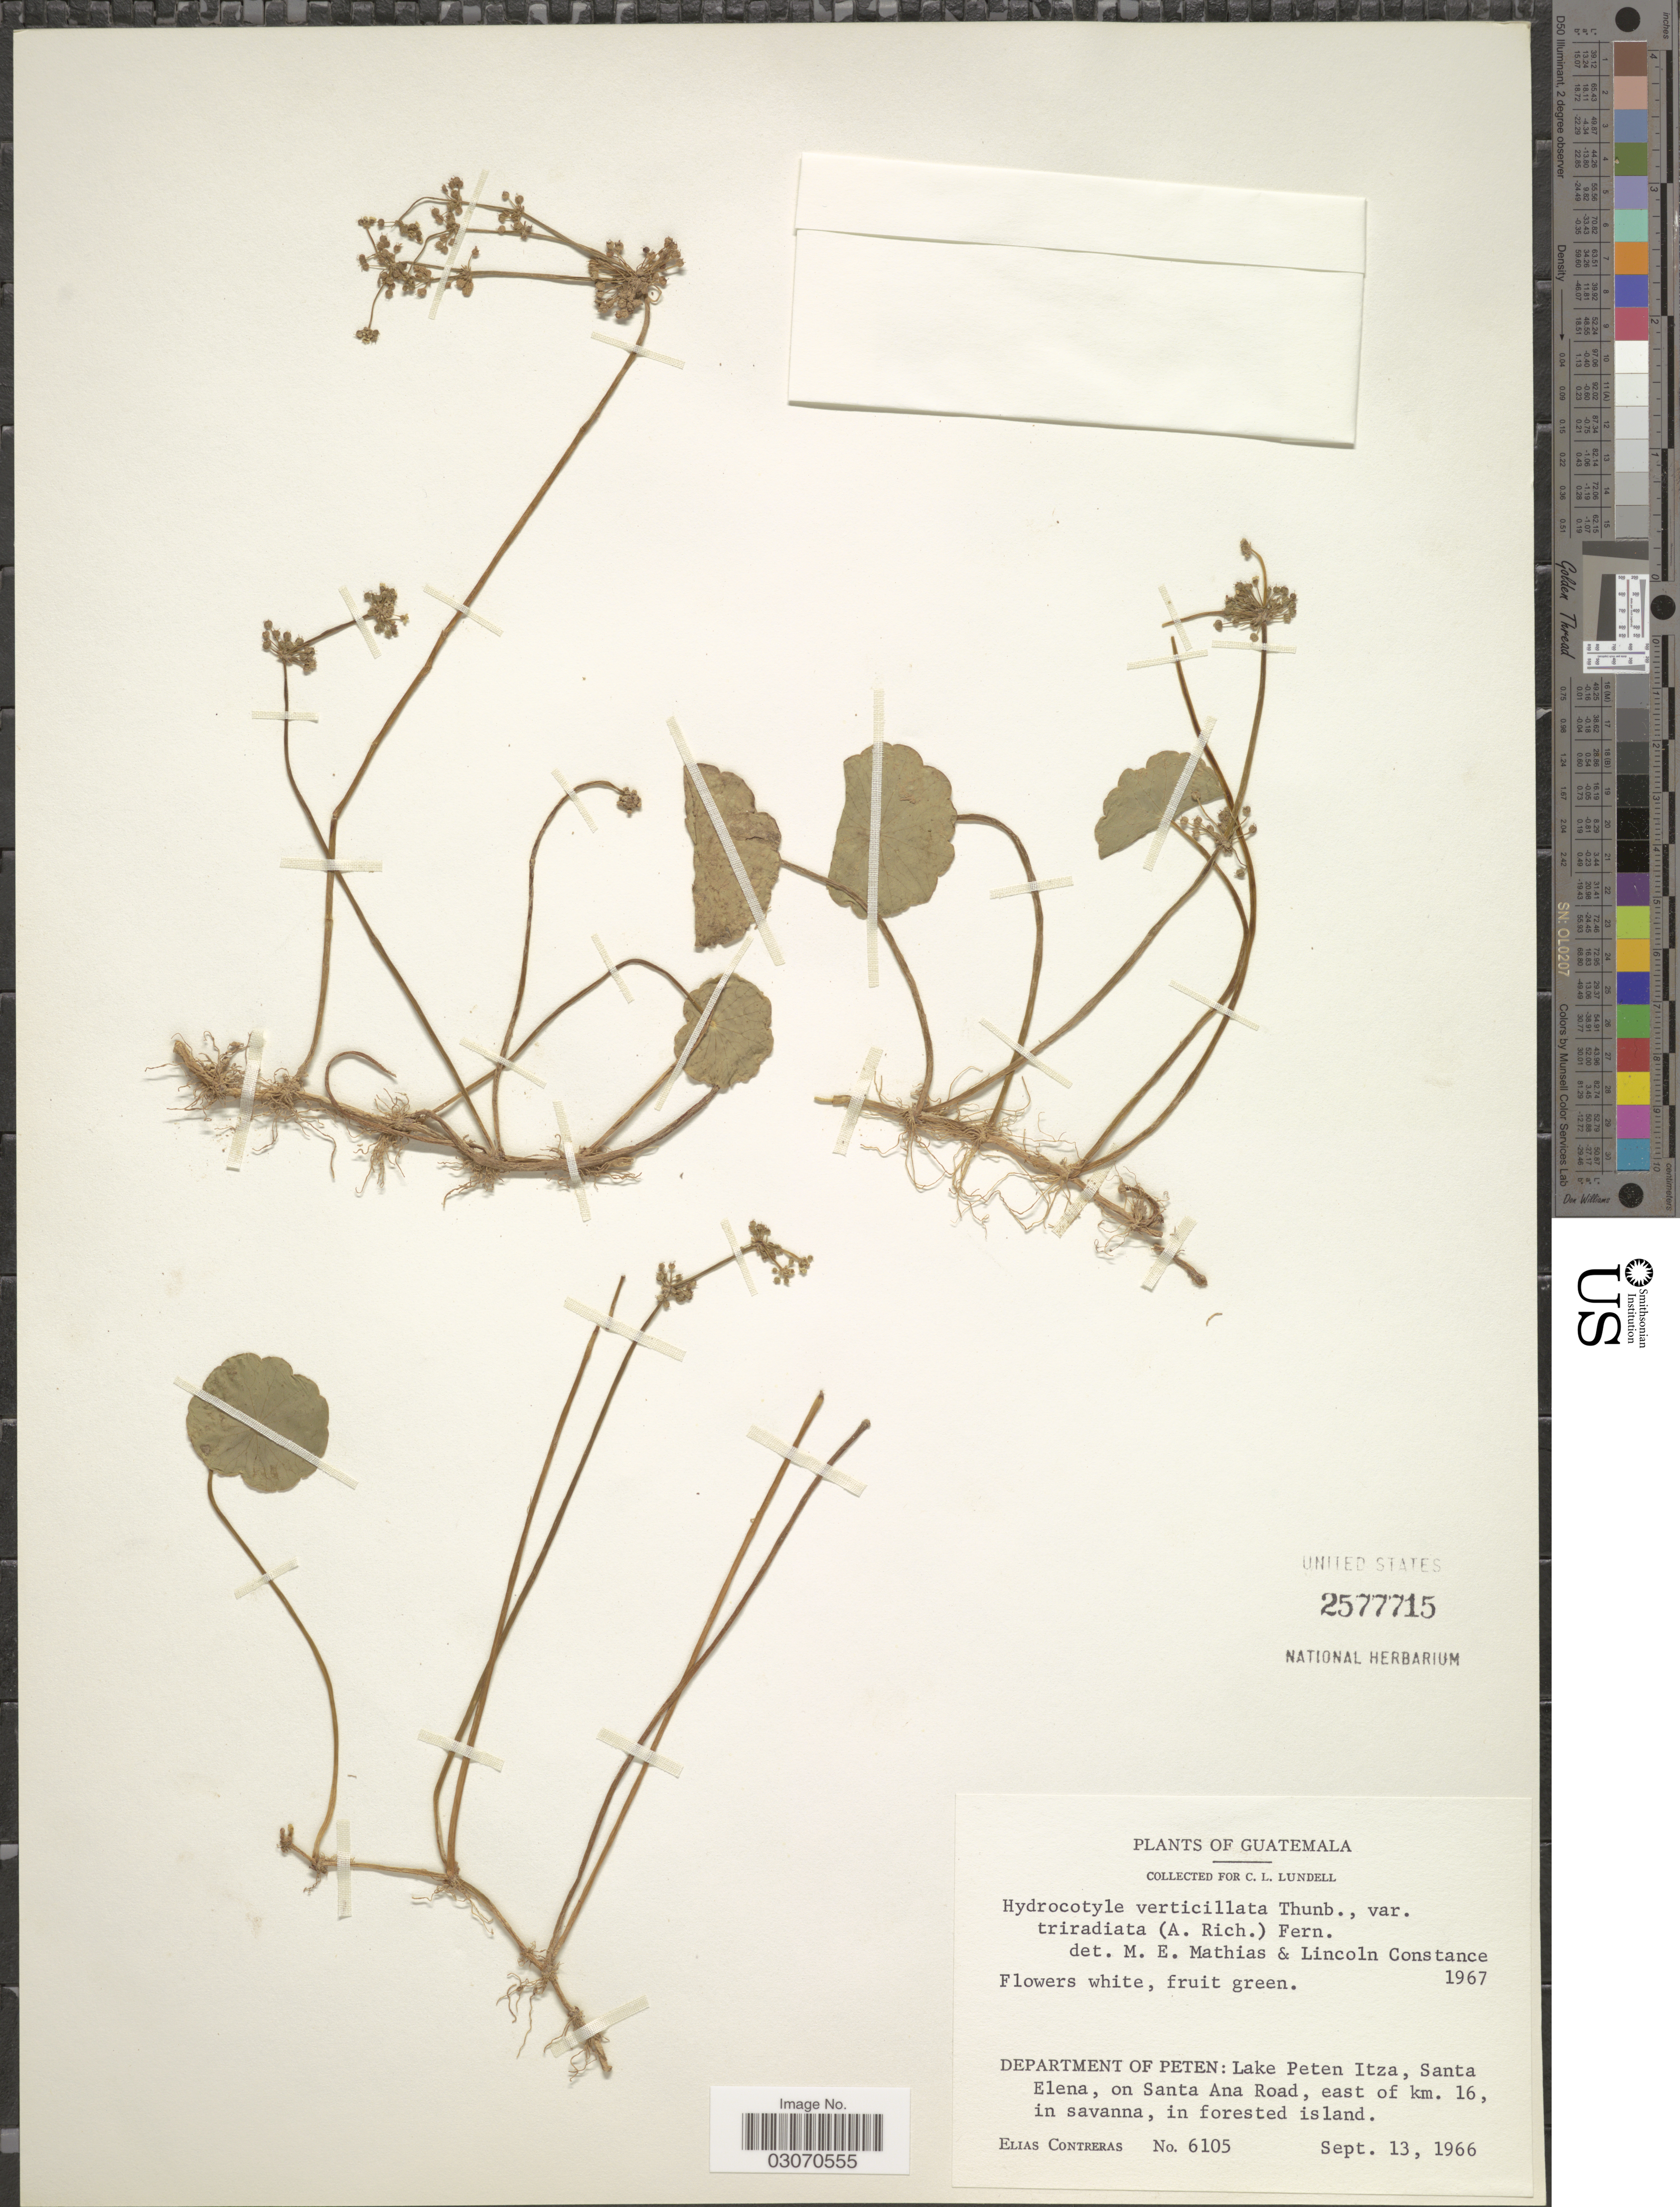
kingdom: Plantae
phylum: Tracheophyta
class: Magnoliopsida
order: Apiales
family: Araliaceae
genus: Hydrocotyle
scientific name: Hydrocotyle verticillata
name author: Thunb.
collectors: E. Contreras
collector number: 6105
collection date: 1966-09-13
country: Guatemala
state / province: El Petén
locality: Department of Peten: Lake Peten Itza, Santa Elena, on Santa Ana Road, east of km. 16.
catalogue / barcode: US 2577715